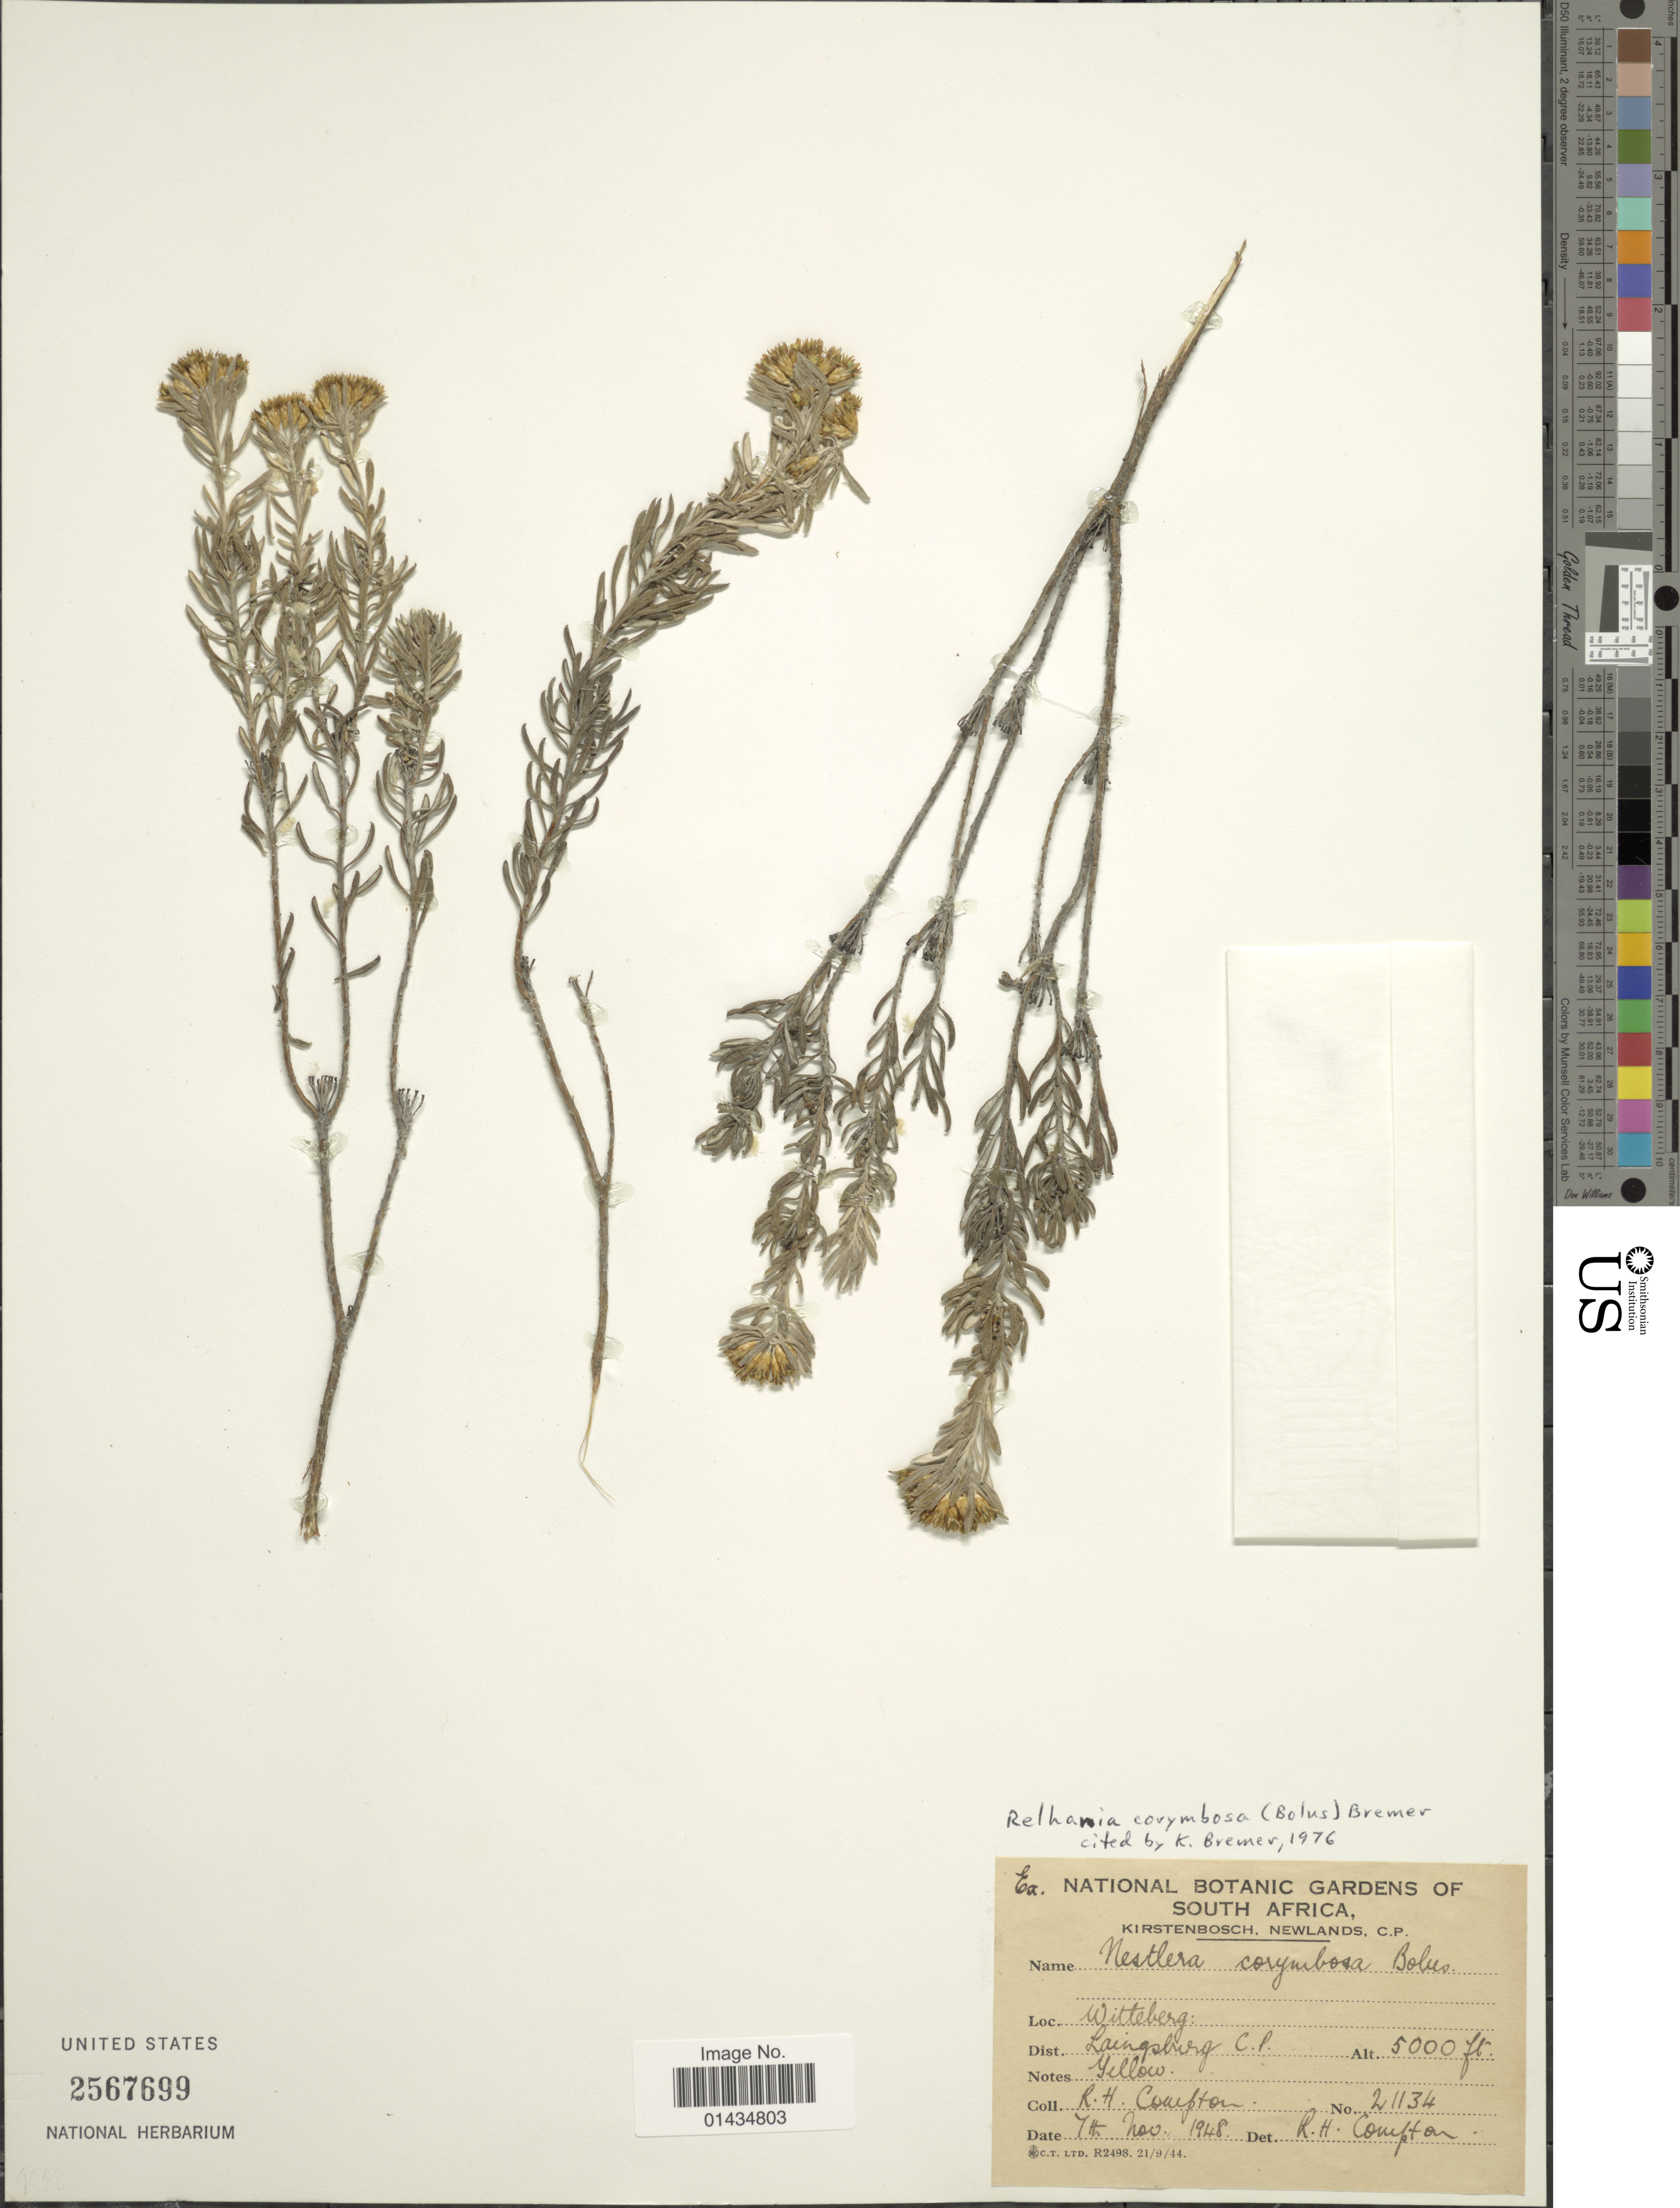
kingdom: Plantae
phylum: Tracheophyta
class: Magnoliopsida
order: Asterales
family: Asteraceae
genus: Relhania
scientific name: Relhania corymbosa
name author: (Bolus) K. Bremer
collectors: R. H. Compton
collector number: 21134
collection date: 1948-11-07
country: South Africa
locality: Witteberg, Dist. Laingsburg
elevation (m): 1524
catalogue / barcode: US 2567699